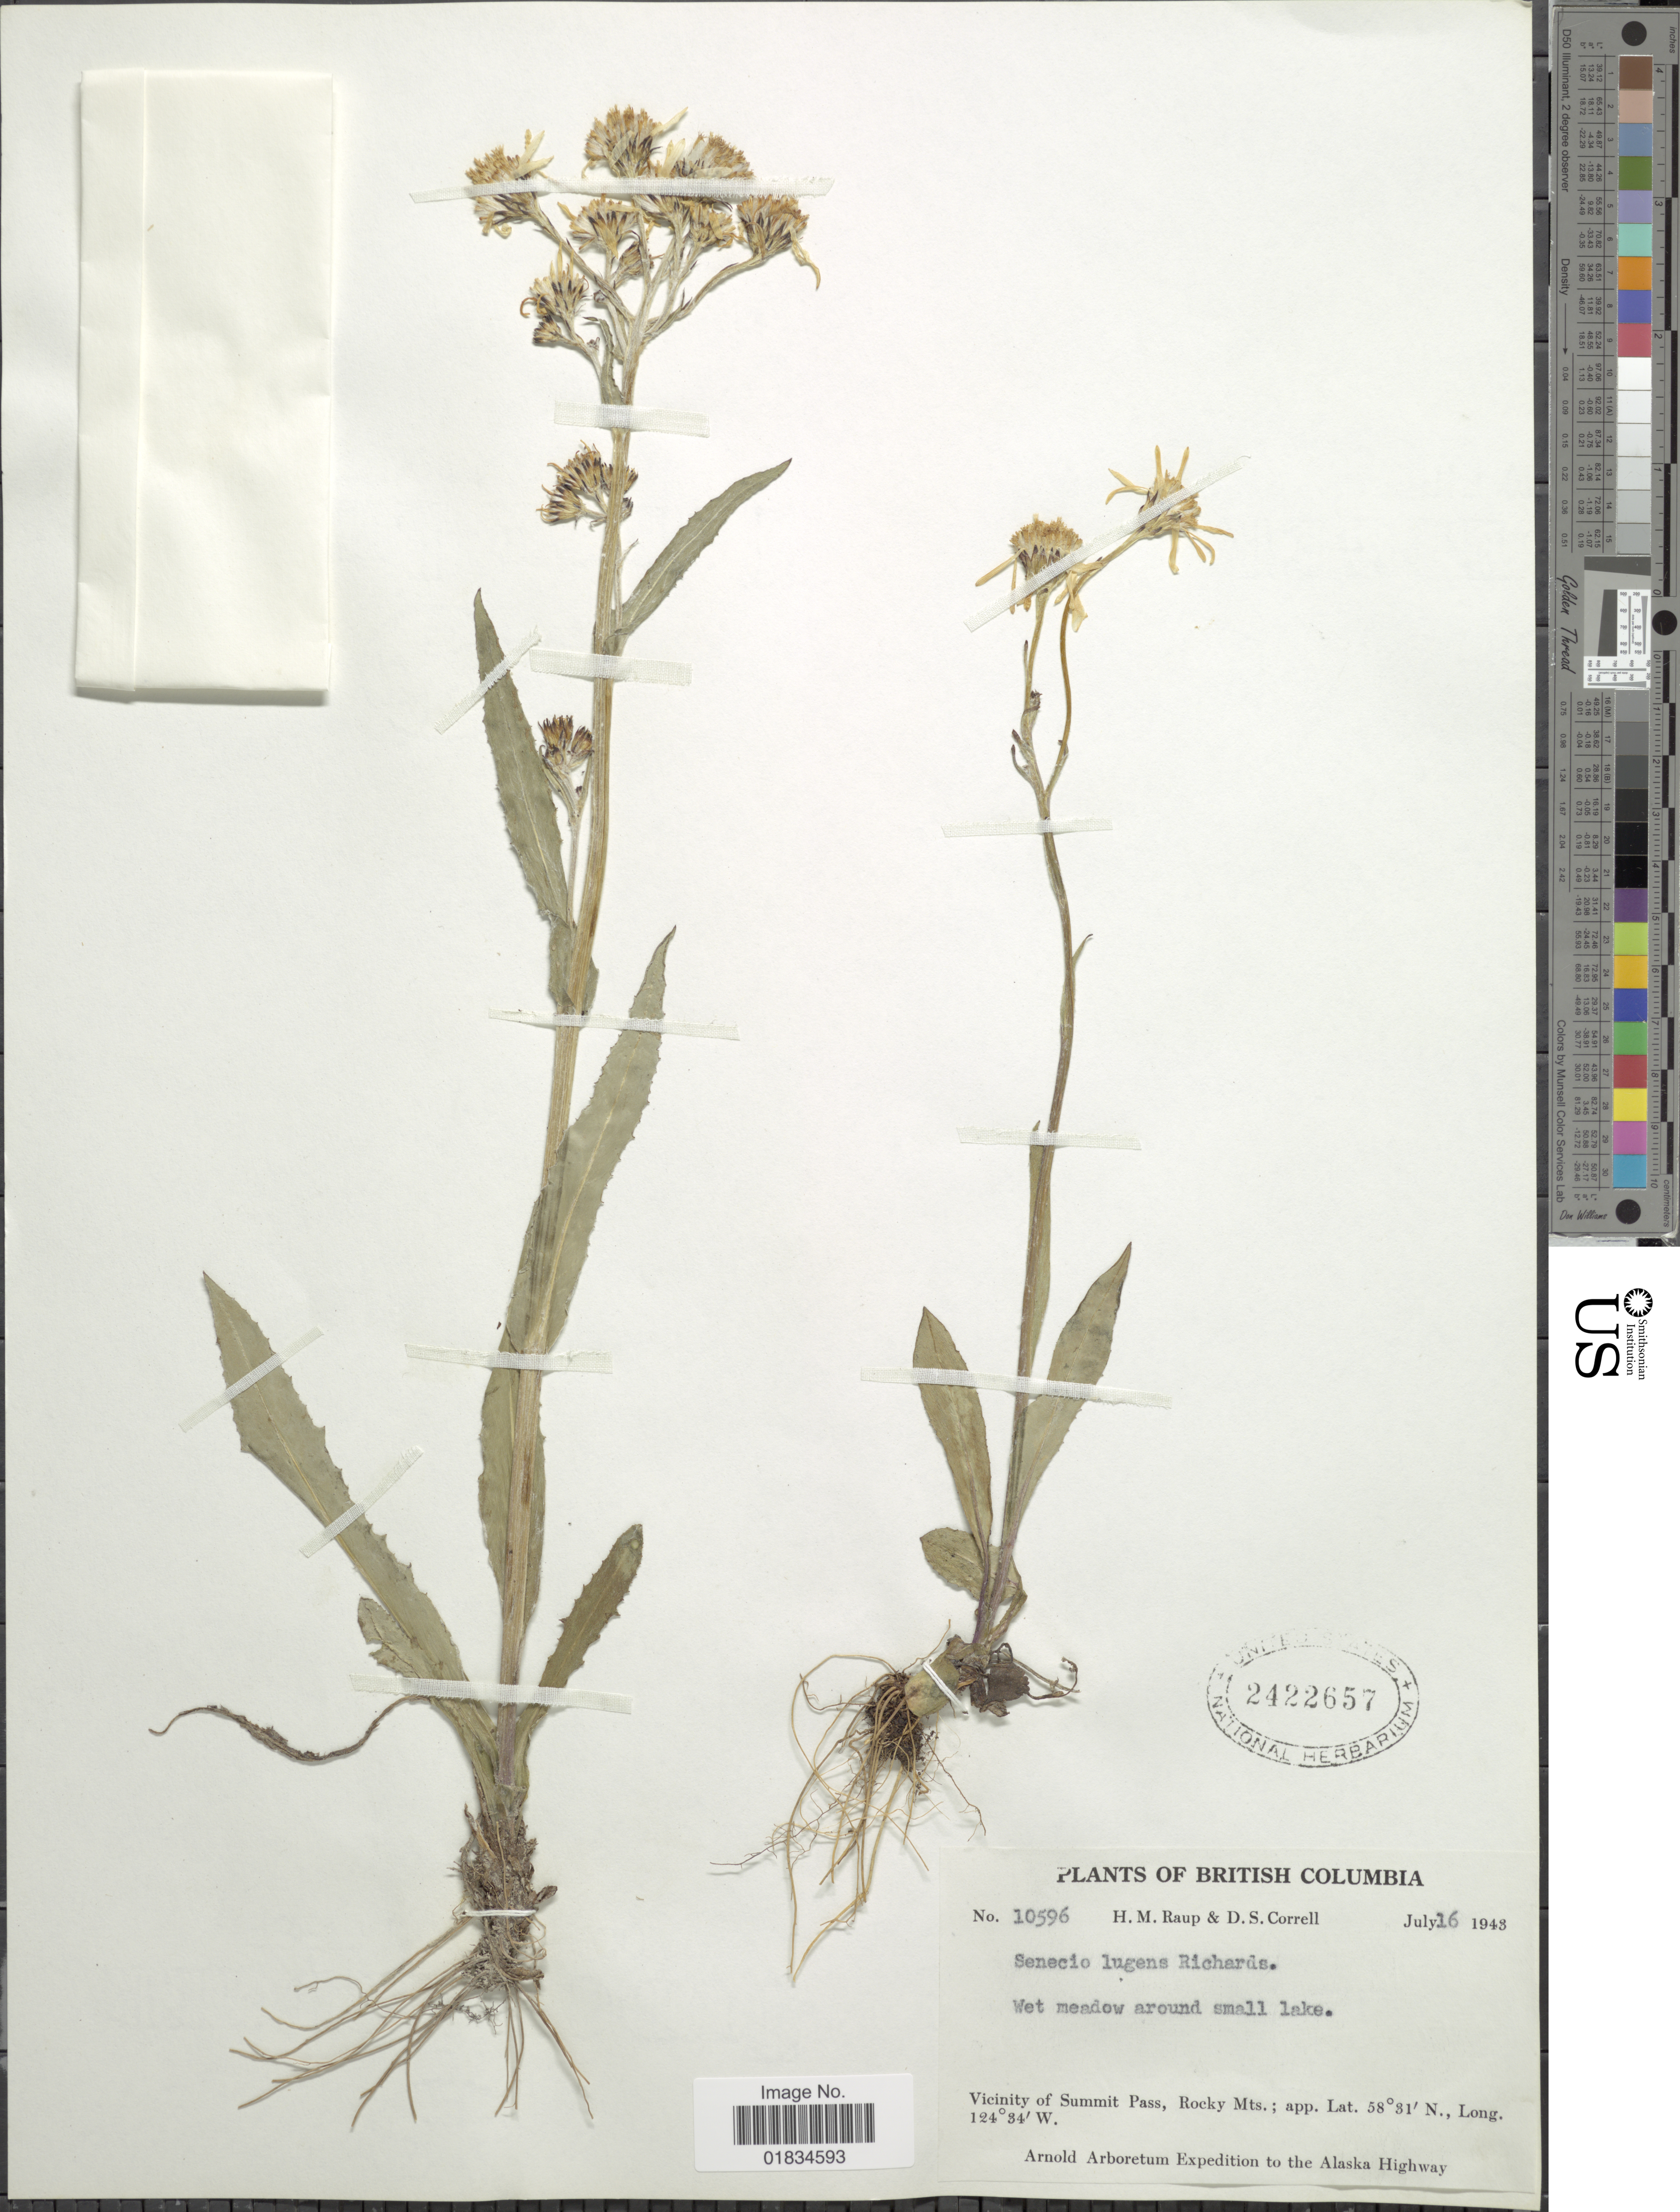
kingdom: Plantae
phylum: Tracheophyta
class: Magnoliopsida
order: Asterales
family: Asteraceae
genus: Senecio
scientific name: Senecio lugens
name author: Richardson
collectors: H. Raup & D. S. Correll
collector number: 10596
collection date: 1943-07-16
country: Canada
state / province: British Columbia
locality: Vicinity of Summit Pass, Rocky Mts.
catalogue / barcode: US 2422657